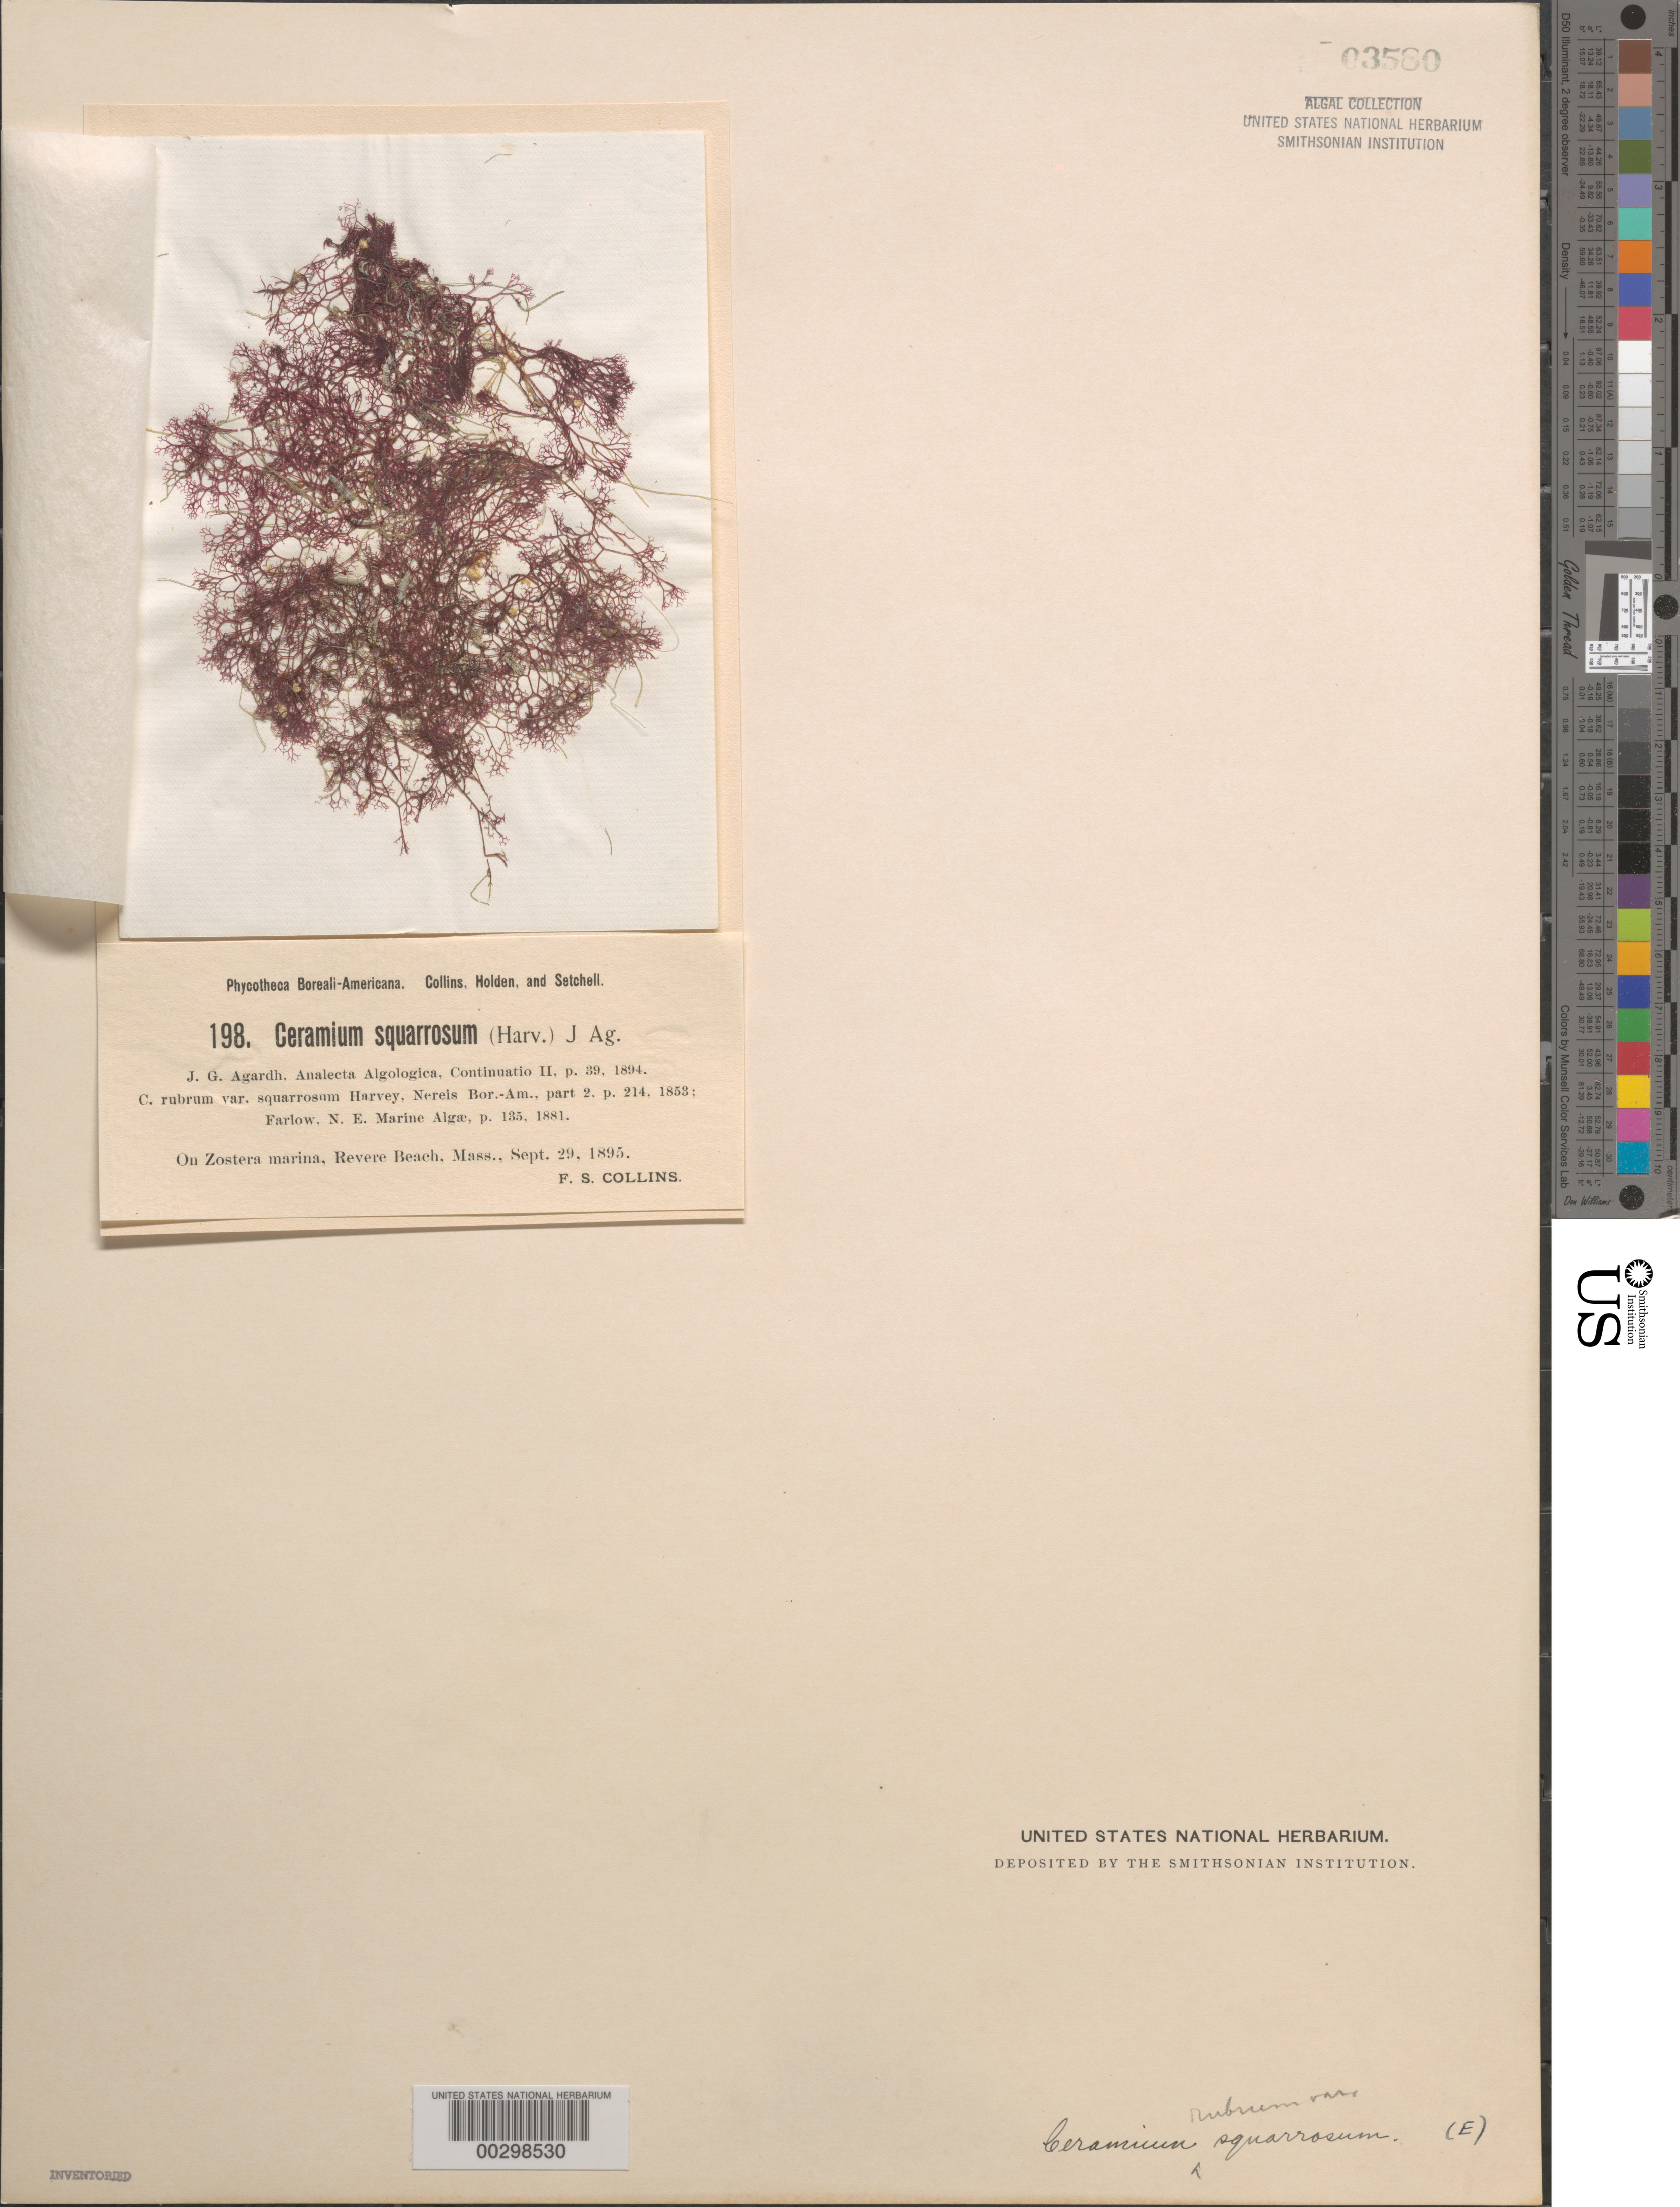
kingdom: Plantae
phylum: Rhodophyta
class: Florideophyceae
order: Ceramiales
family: Ceramiaceae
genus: Ceramium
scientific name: Ceramium rubrum var. squarrosum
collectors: F. Collins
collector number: PB-A 198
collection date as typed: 29 Sep 1895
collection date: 1895-09-29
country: United States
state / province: Massachusetts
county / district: Suffolk County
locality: Revere Beach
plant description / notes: Collins, Holden & Setchell, Phycotheca Boreali-Americana, as Ceramium squarrosum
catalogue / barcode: US 3580